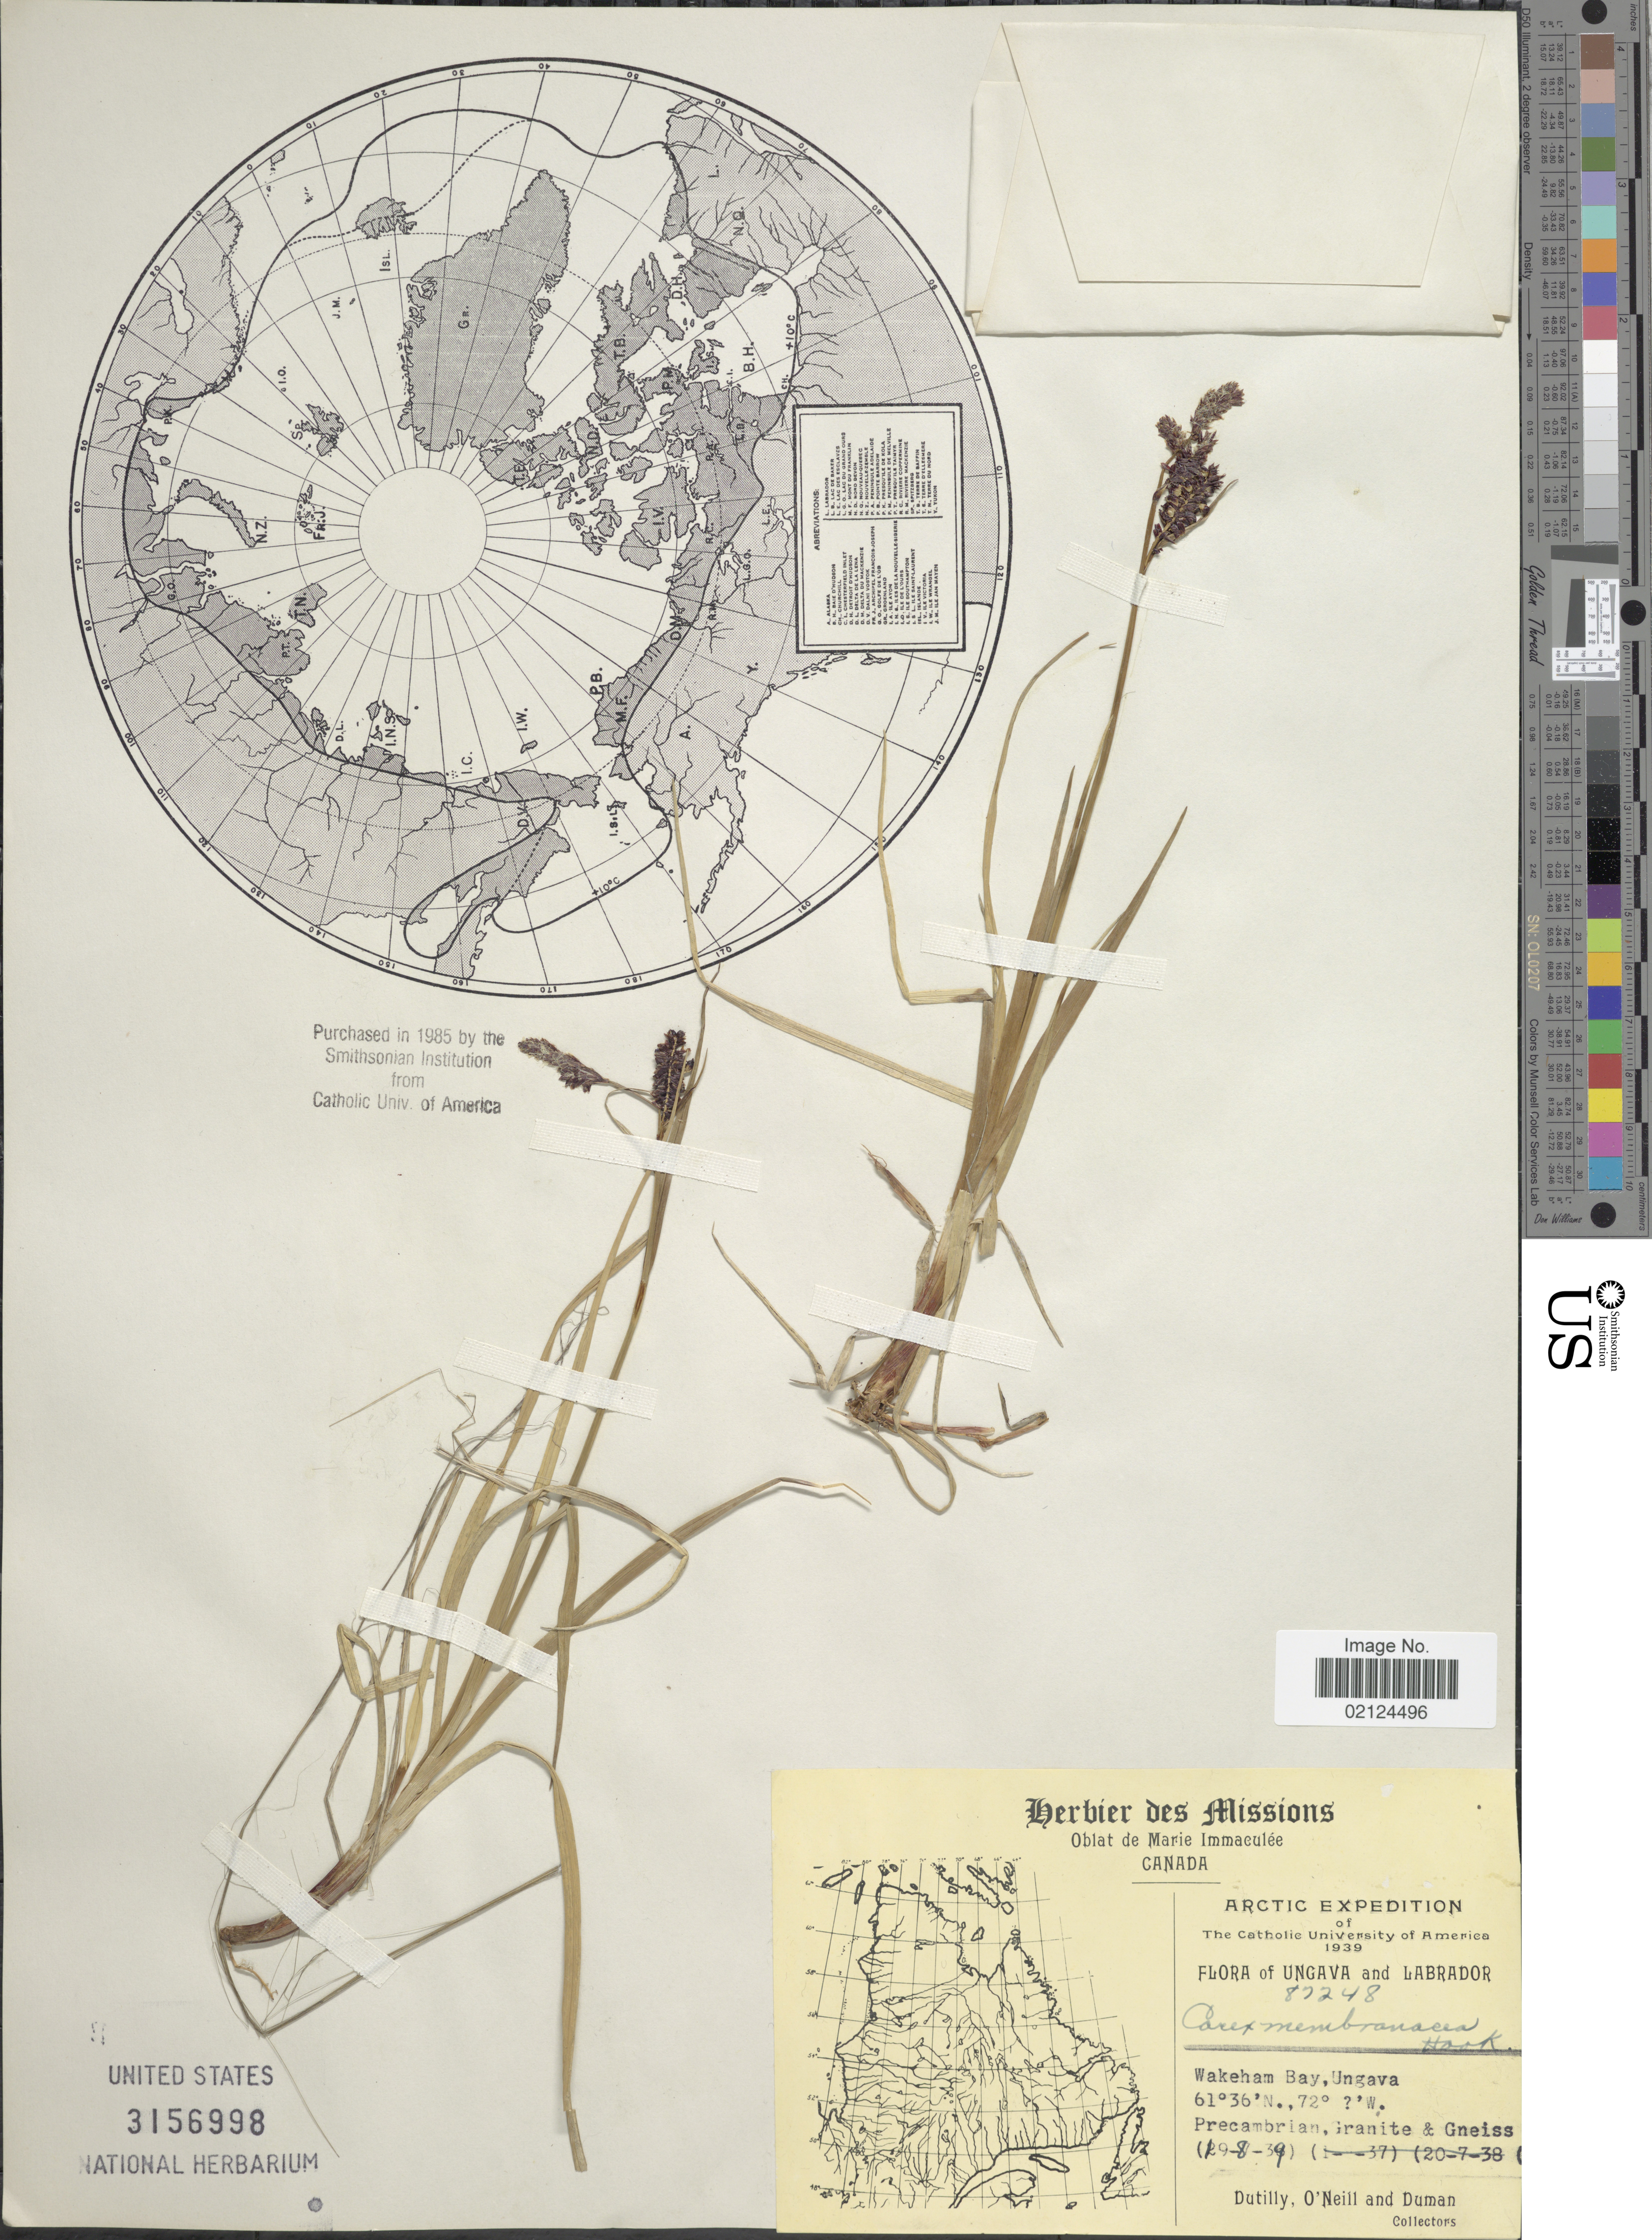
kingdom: Plantae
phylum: Tracheophyta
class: Liliopsida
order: Poales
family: Cyperaceae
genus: Carex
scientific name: Carex membranacea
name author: Hook.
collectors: -. Dutilly, O' Neill & -. Duman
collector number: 87248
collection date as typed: Transcribed d/m/y: 19/8/39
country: Canada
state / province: Quebec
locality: Wakeham Bay, Ungava. Arctic.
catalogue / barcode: US 3156998